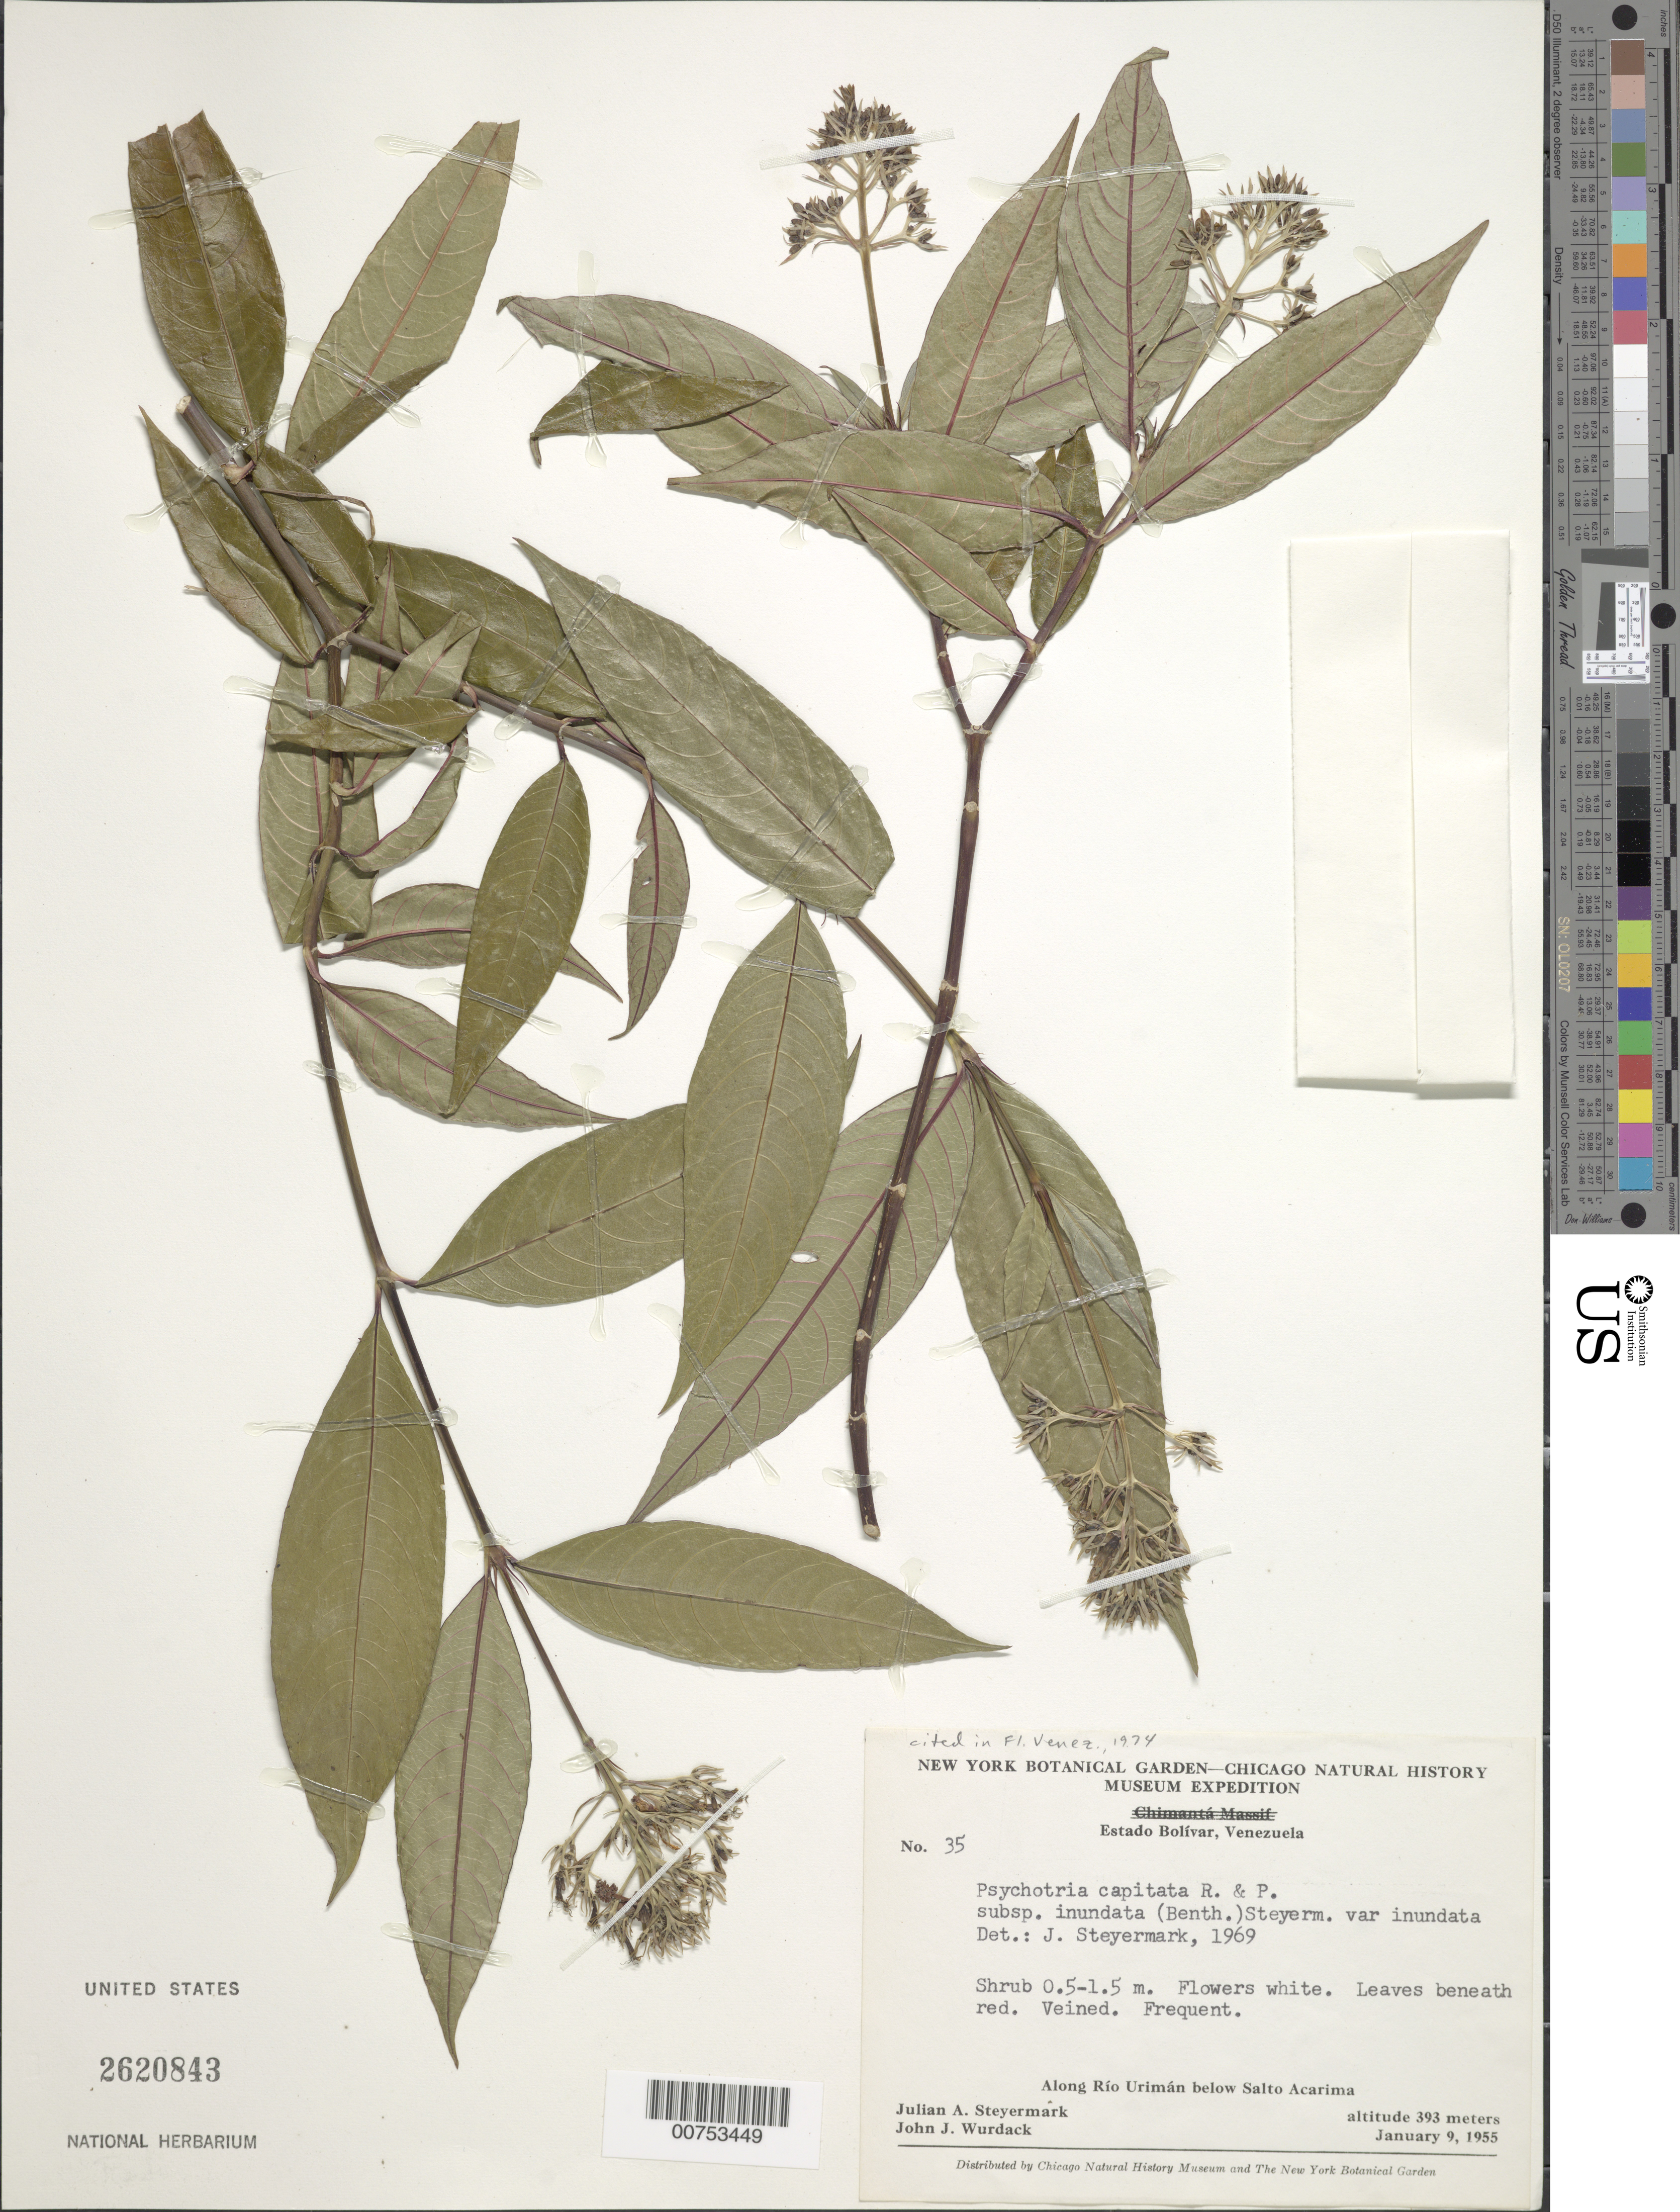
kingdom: Plantae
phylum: Tracheophyta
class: Magnoliopsida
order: Gentianales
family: Rubiaceae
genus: Psychotria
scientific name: Psychotria capitata var. inundata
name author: (Benth.) Steyerm.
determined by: Steyermark, Julian A., (VEN)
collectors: J. Steyermark & J. J. Wurdack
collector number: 55 35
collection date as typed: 9-Jan-55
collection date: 1955-01-09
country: Venezuela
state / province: Bolívar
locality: Río Urimán, below Salto Acarima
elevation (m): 393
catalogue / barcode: US 2620843